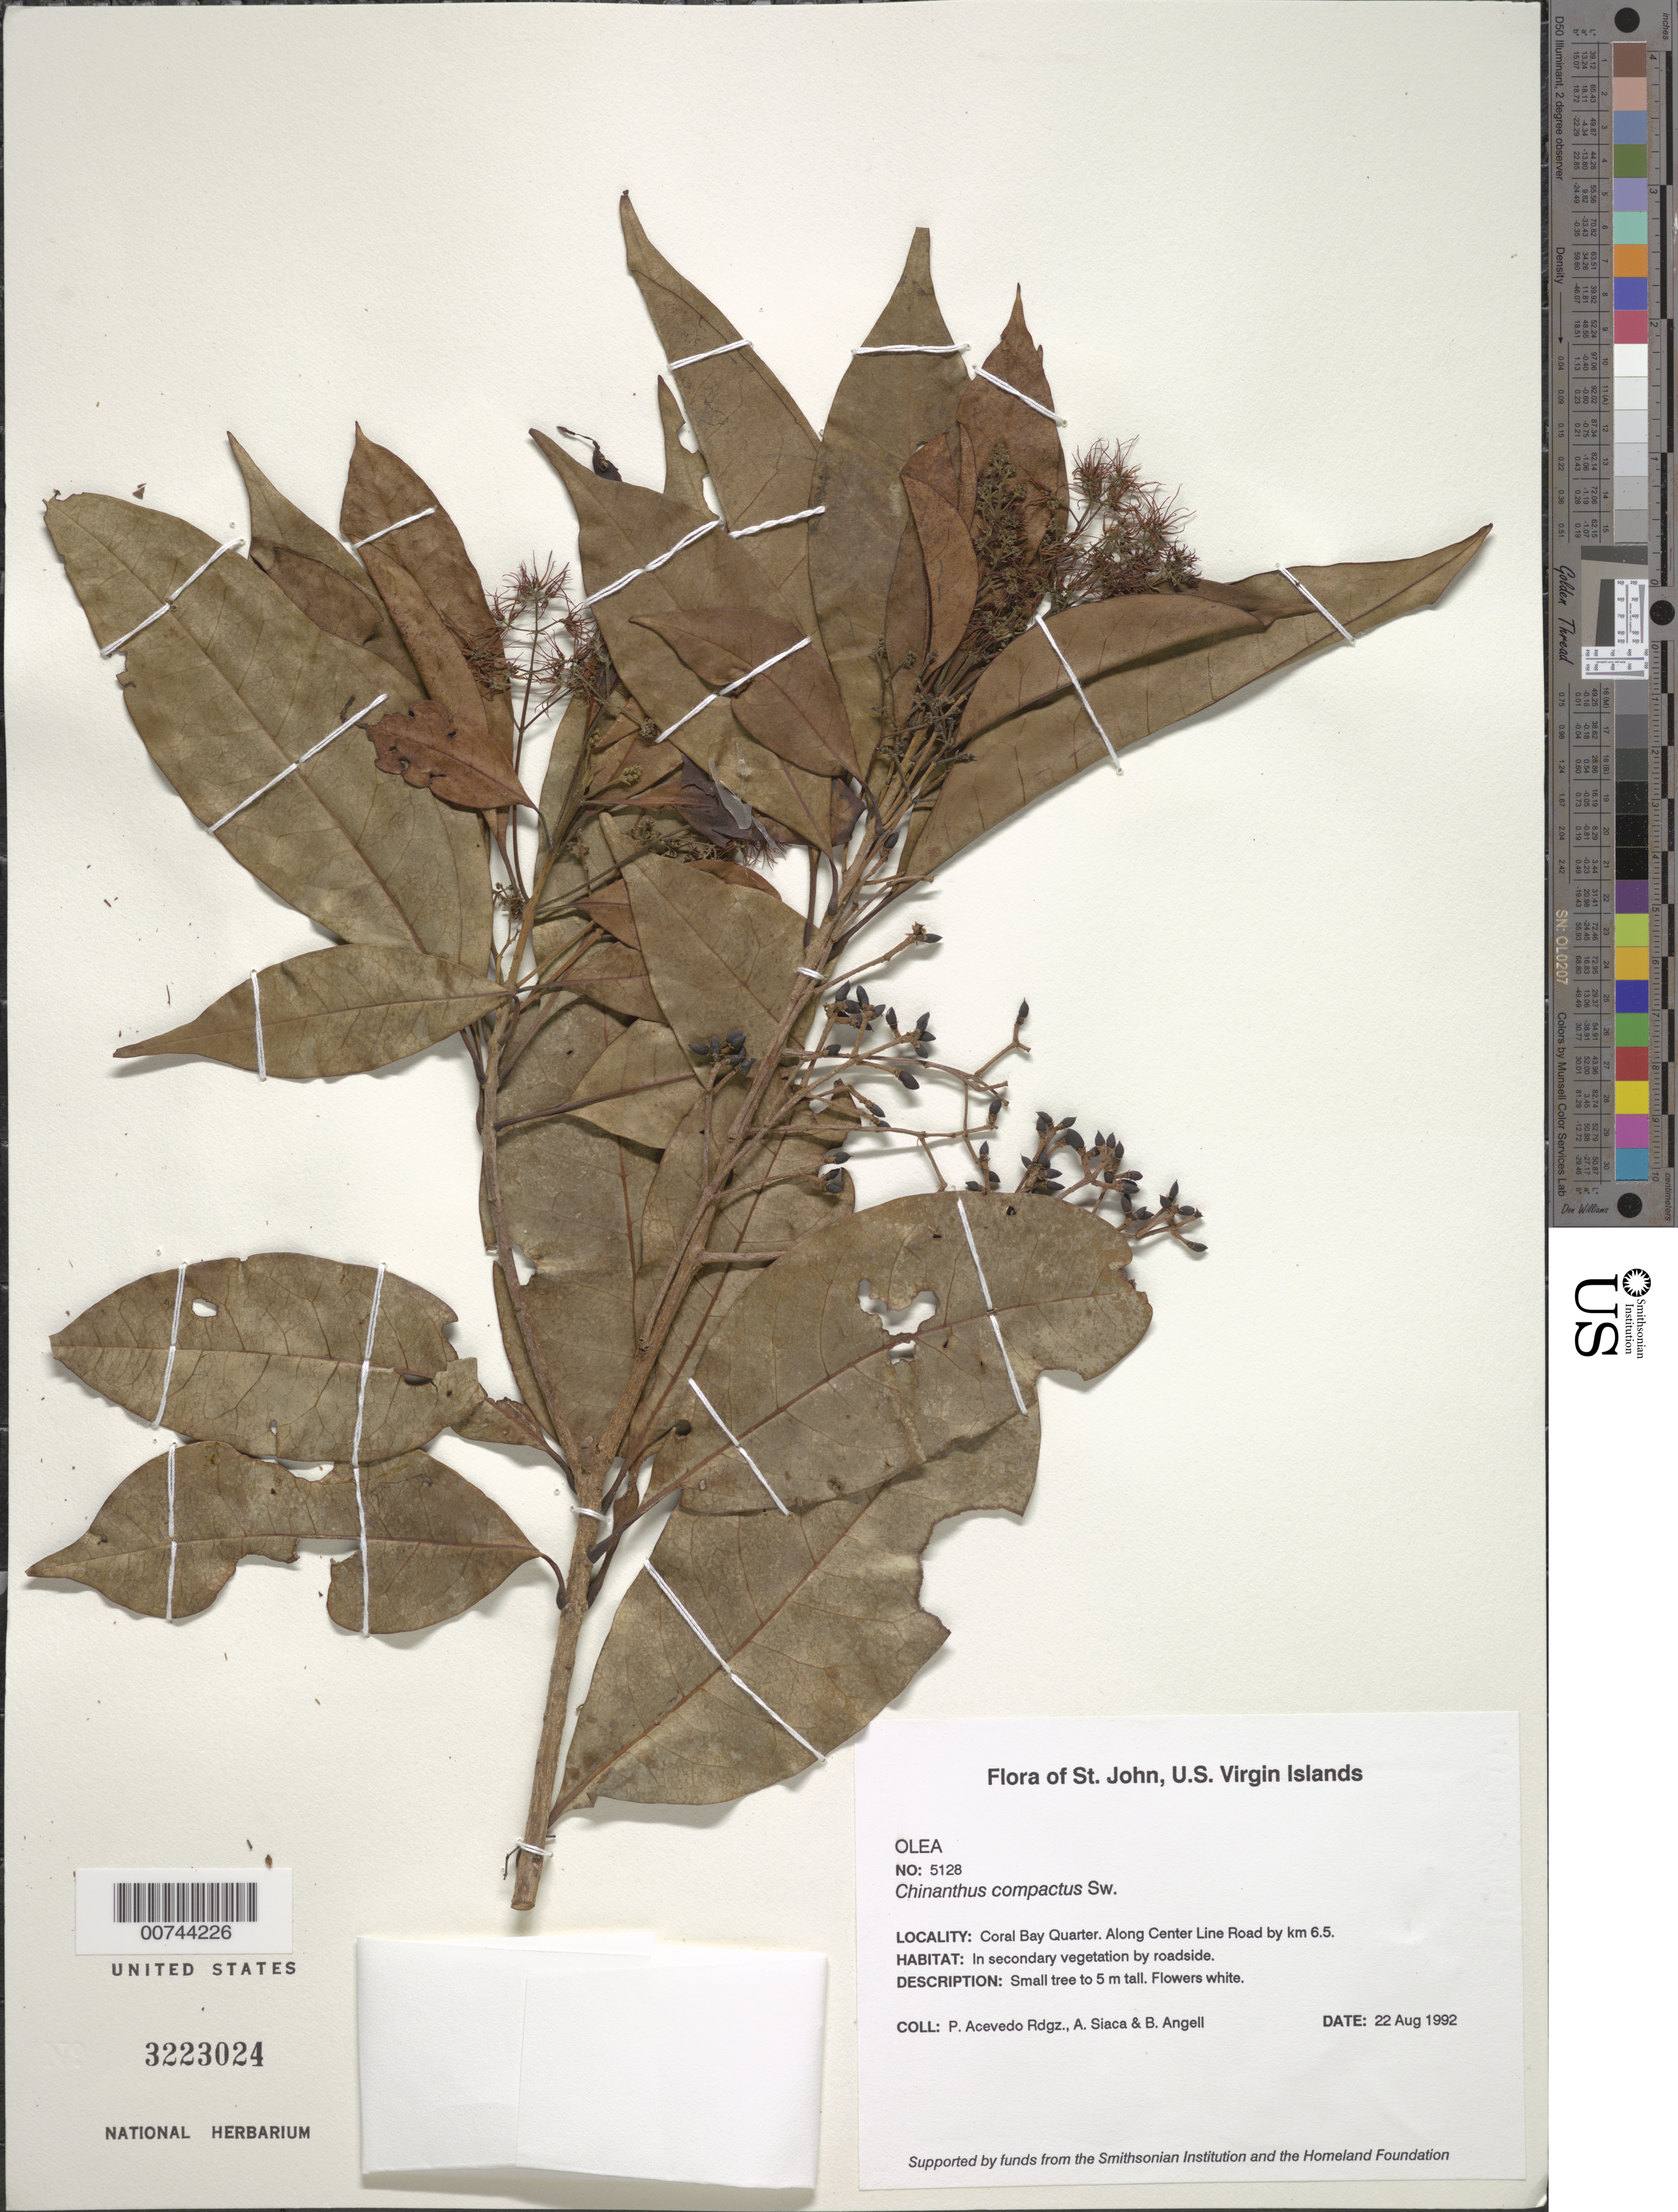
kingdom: Plantae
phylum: Tracheophyta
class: Magnoliopsida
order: Lamiales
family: Oleaceae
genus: Chionanthus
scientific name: Chionanthus compactus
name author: Sw.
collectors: P. Acevedo-Rodr., A. Siaca & Bobbi Angell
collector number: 5128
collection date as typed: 22 Aug 1992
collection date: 1992-08-22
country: U.S. Virgin Islands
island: St. John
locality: Coral Bay Quarter; along Center Line Road by km 6.5.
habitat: In secondary vegetation by roadside.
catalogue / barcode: US 3223024